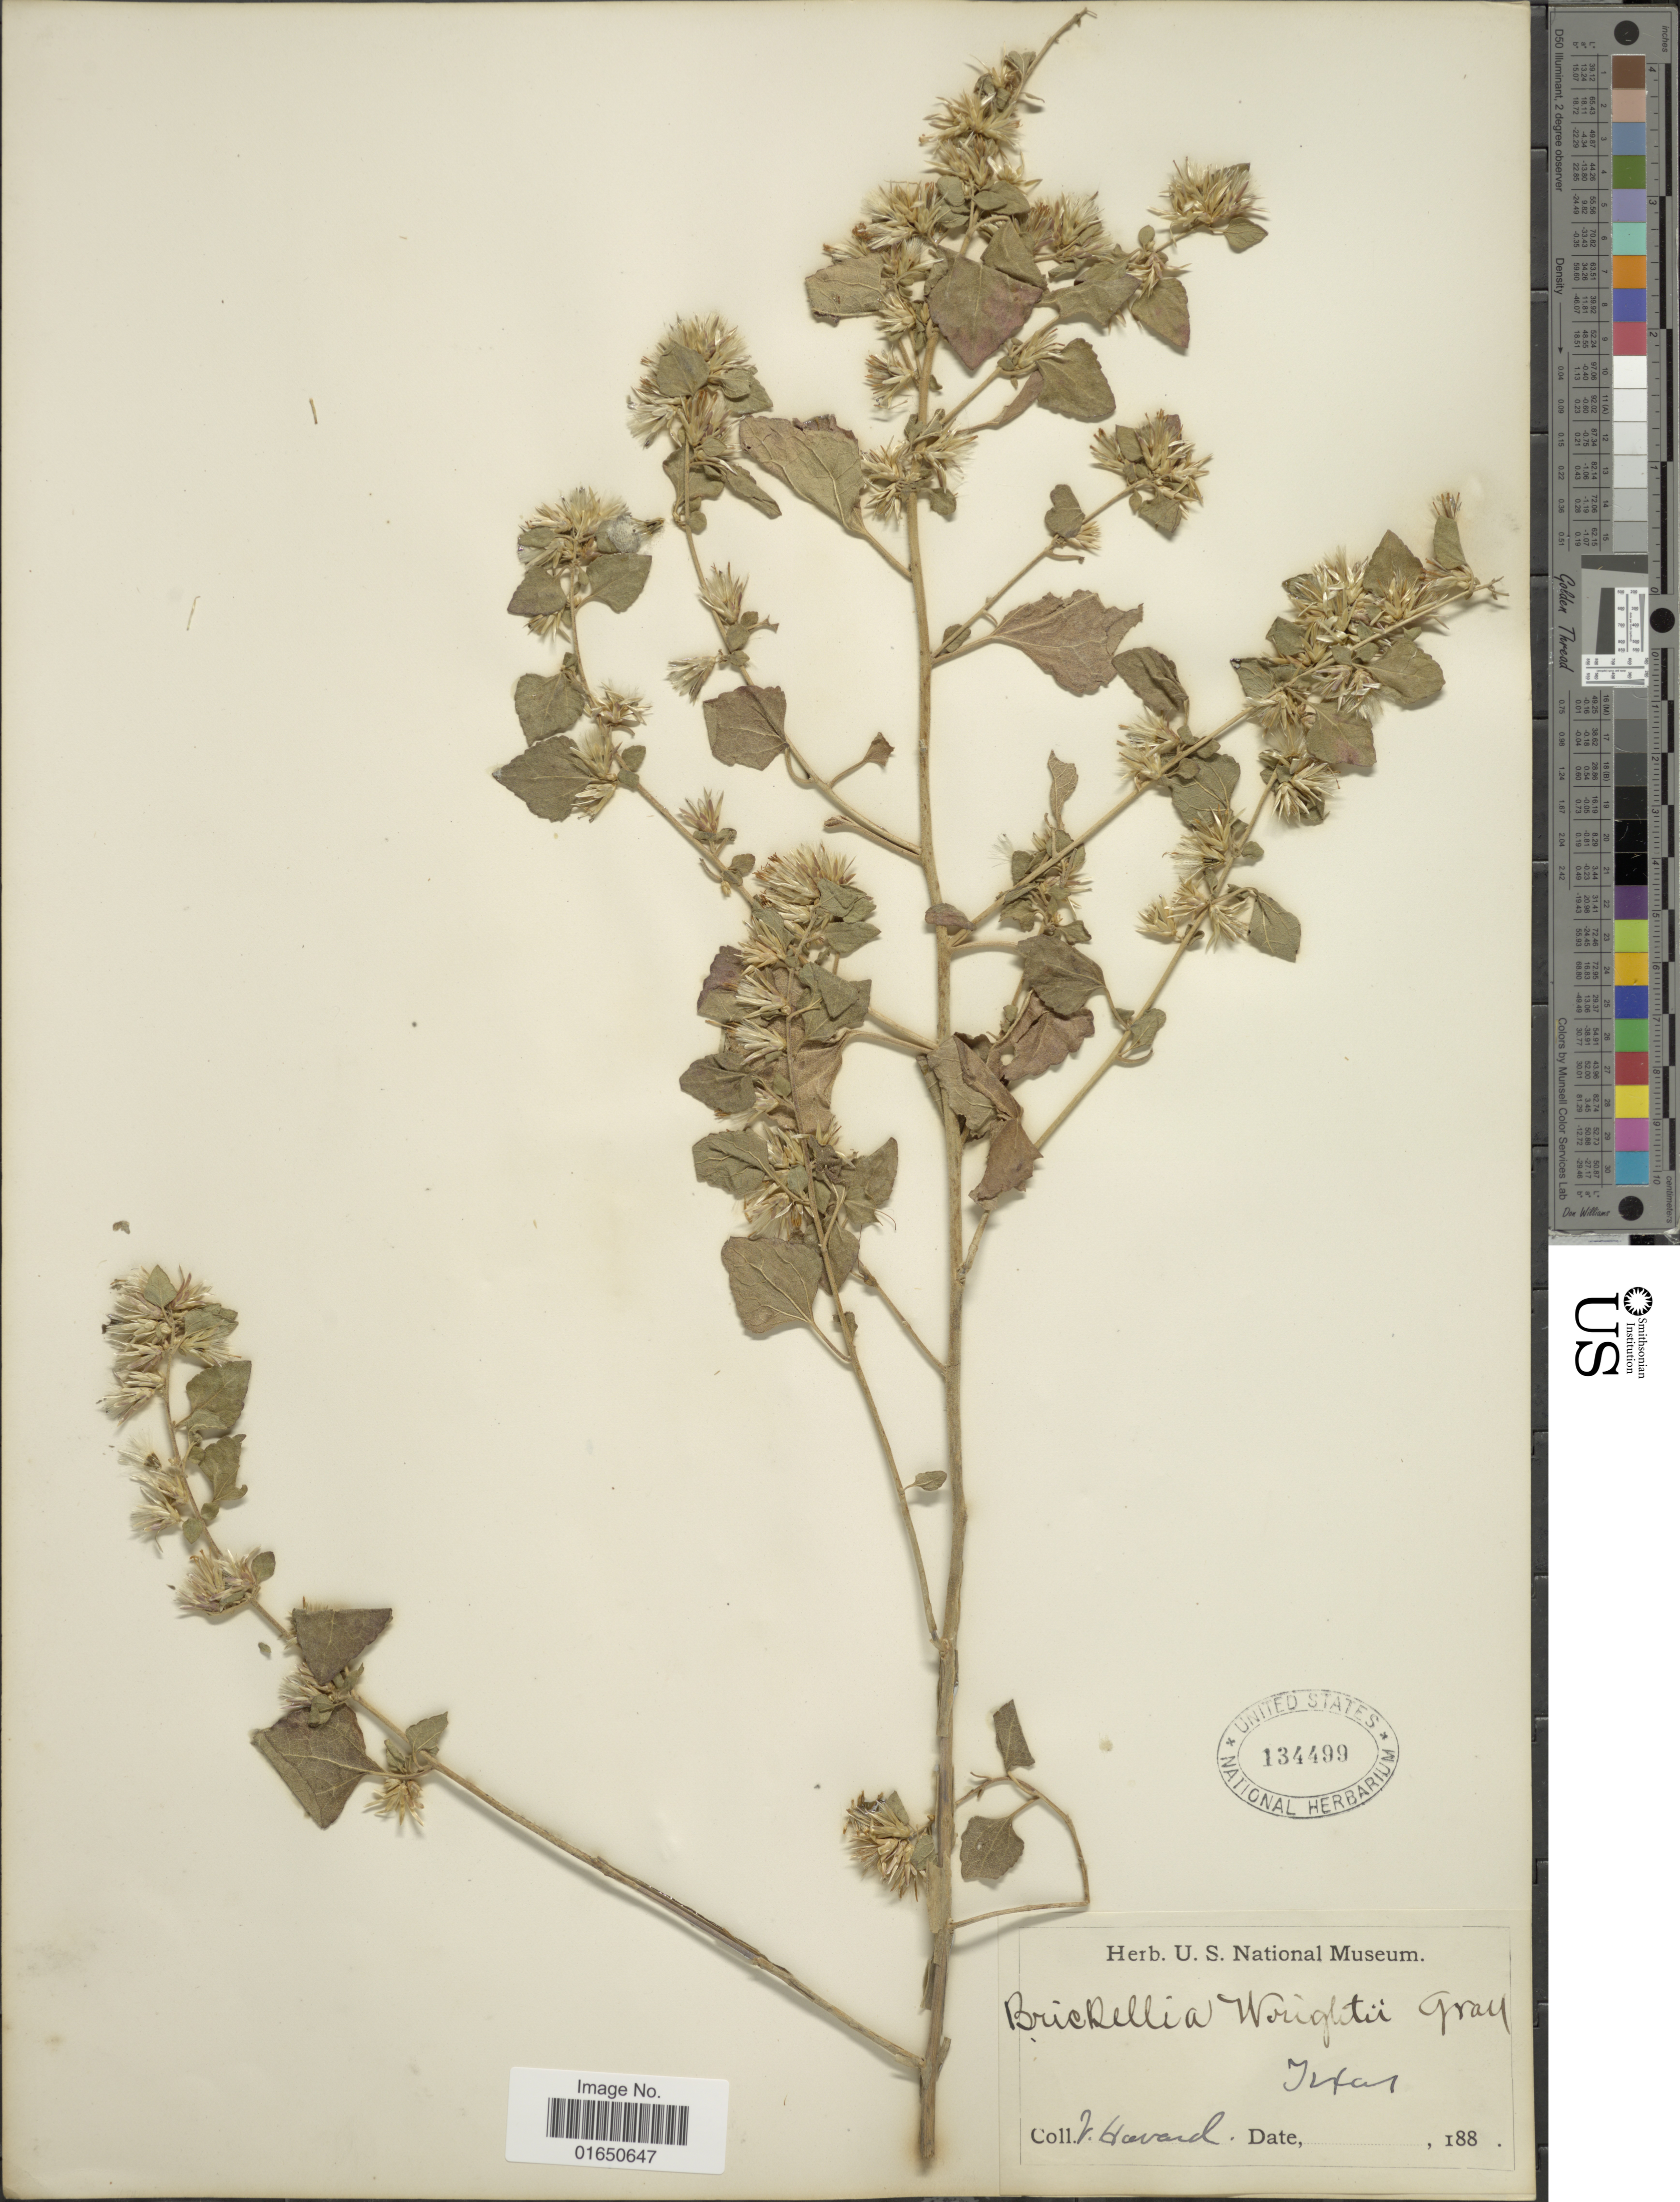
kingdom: Plantae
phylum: Tracheophyta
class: Magnoliopsida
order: Asterales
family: Asteraceae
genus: Brickellia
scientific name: Brickellia californica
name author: (Torr. & A. Gray) A. Gray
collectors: V. Havard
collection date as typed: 188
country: United States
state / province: Texas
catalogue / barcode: US 134499